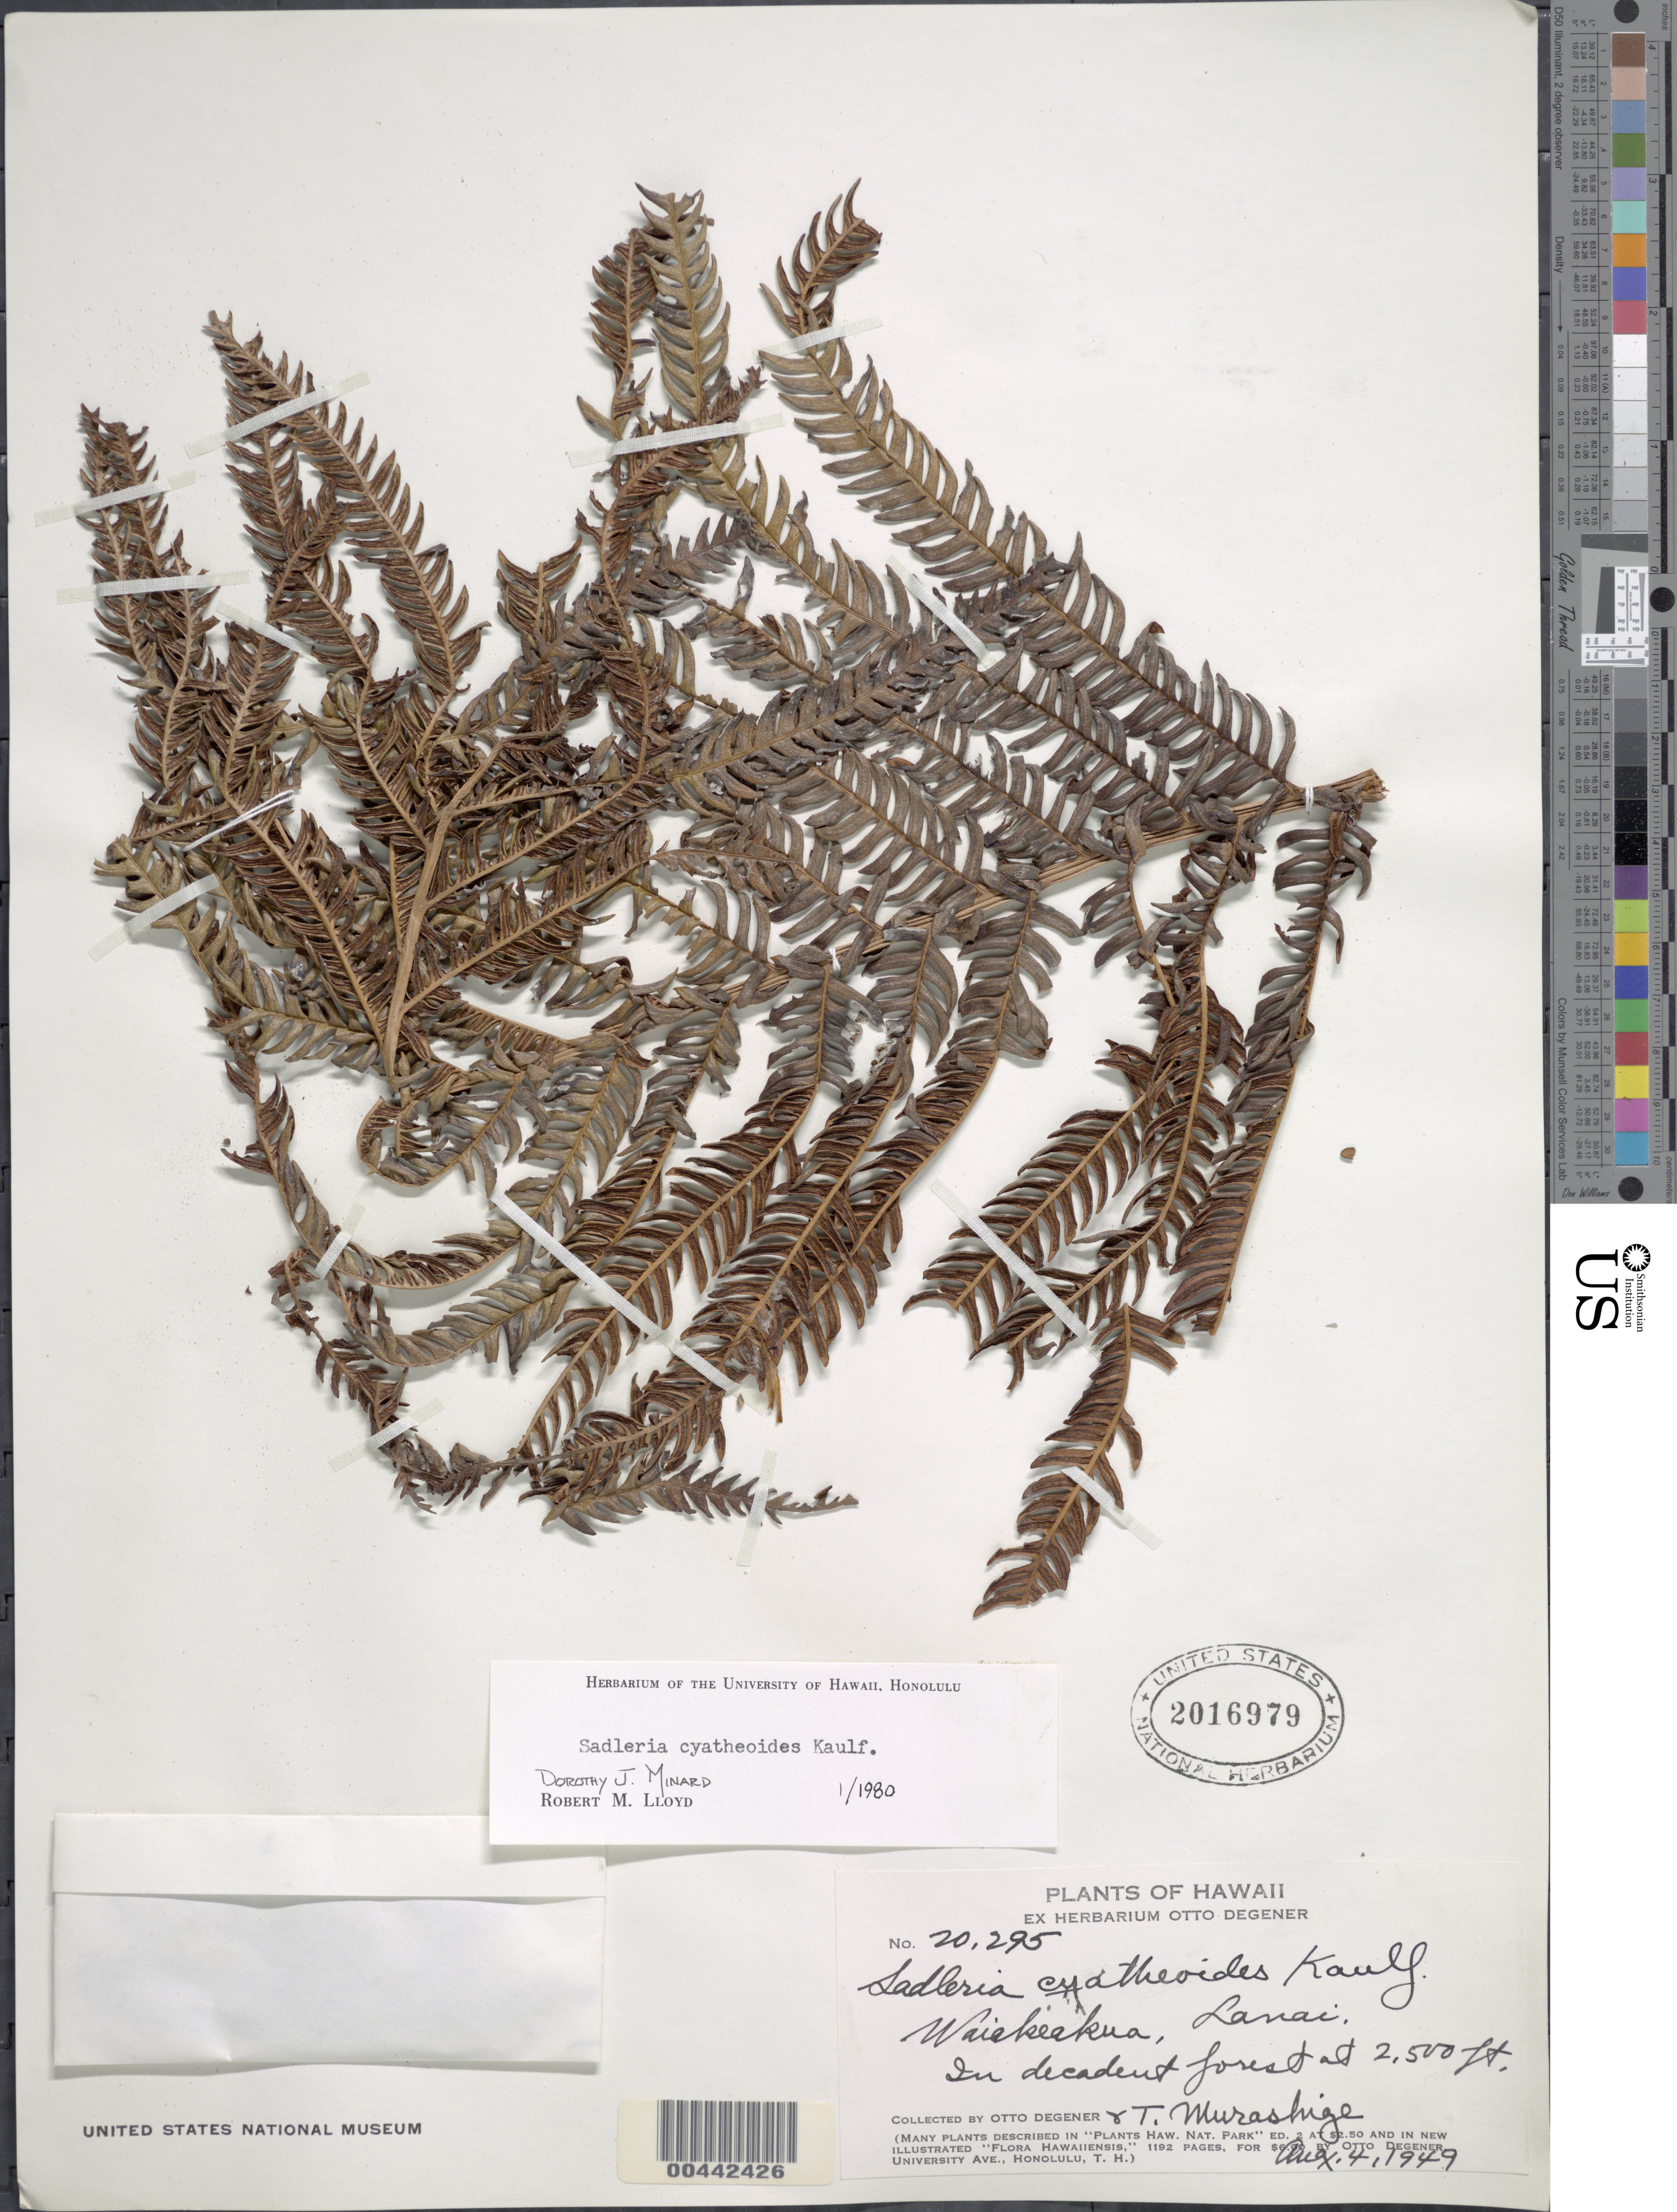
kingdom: Plantae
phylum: Tracheophyta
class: Polypodiopsida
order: Polypodiales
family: Blechnaceae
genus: Sadleria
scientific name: Sadleria cyatheoides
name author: Kaulf.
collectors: O. Degener & T. Murashige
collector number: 20295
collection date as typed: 4 Aug 1949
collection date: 1949-08-04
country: United States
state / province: Hawaii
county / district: Maui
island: Lana'i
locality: Waiekeakua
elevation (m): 762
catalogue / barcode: US 2016979